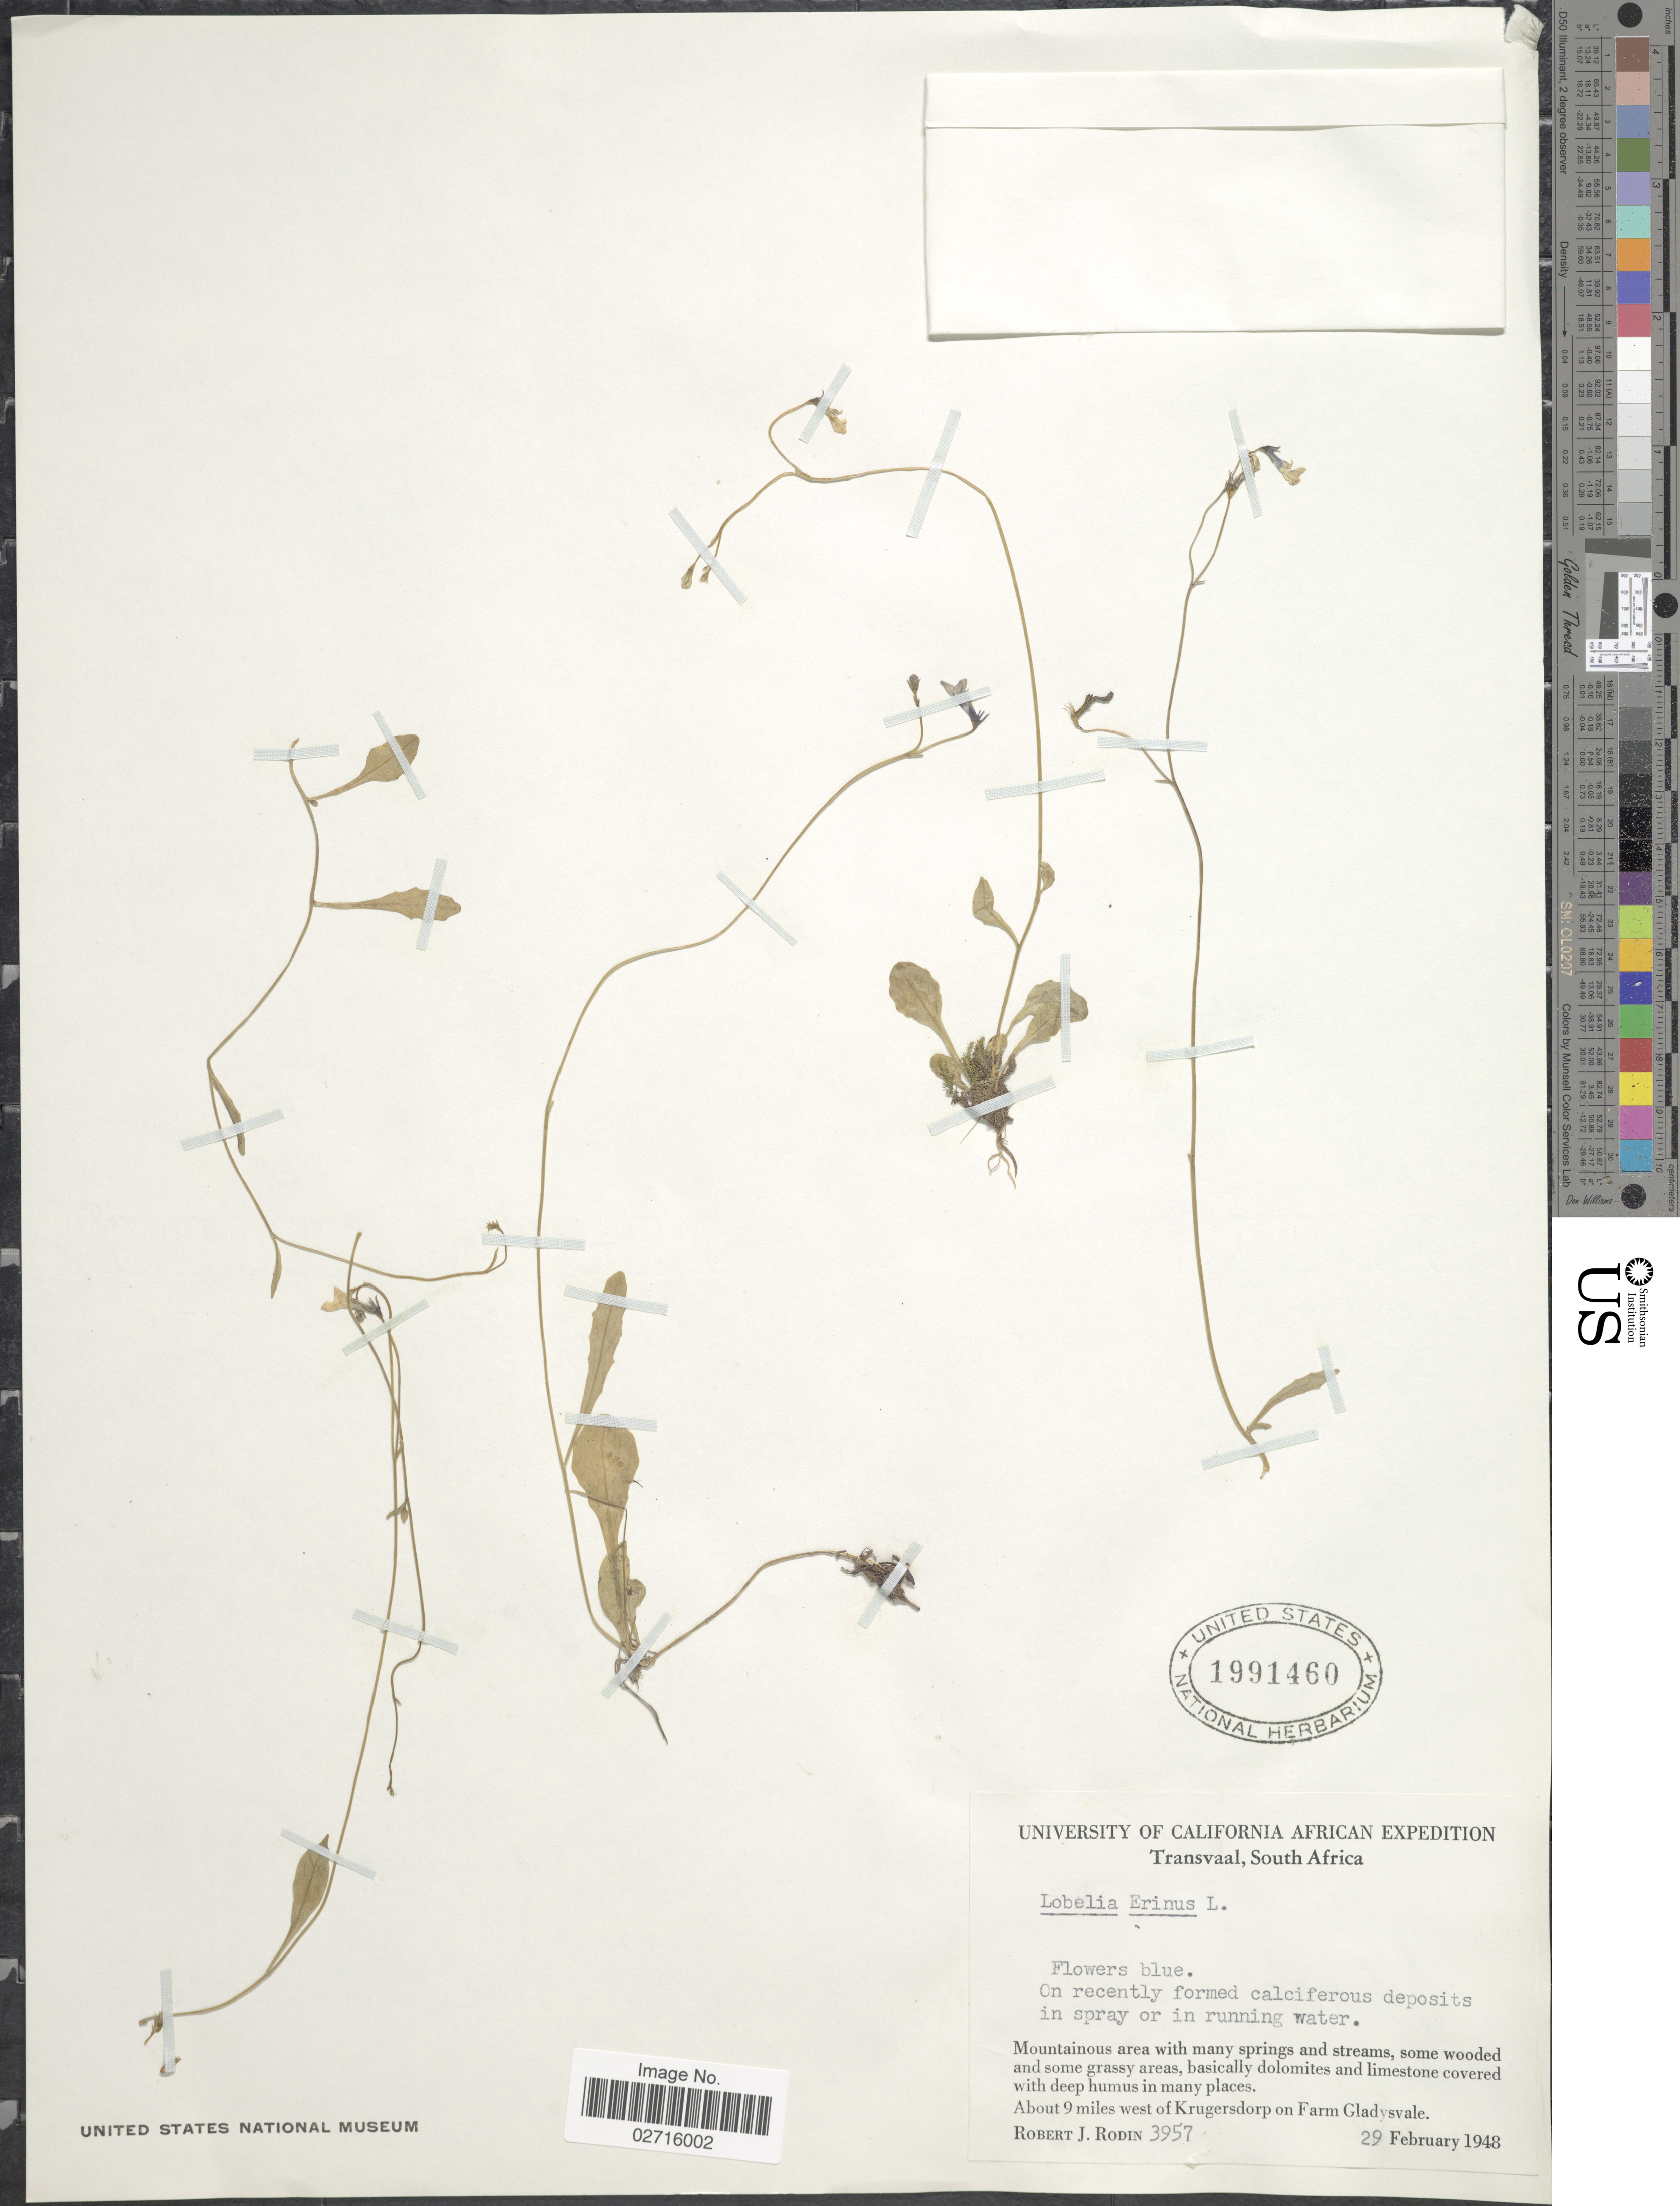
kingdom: Plantae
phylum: Tracheophyta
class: Magnoliopsida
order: Asterales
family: Campanulaceae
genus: Lobelia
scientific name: Lobelia erinus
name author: L.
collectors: R. J. Rodin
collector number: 3957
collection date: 1948-02-29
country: South Africa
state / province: Gauteng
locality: Mountainous areas with many springs and streams, about 9 miles west of Krugersdorp on Farm Gladysvale.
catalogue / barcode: US 1991460